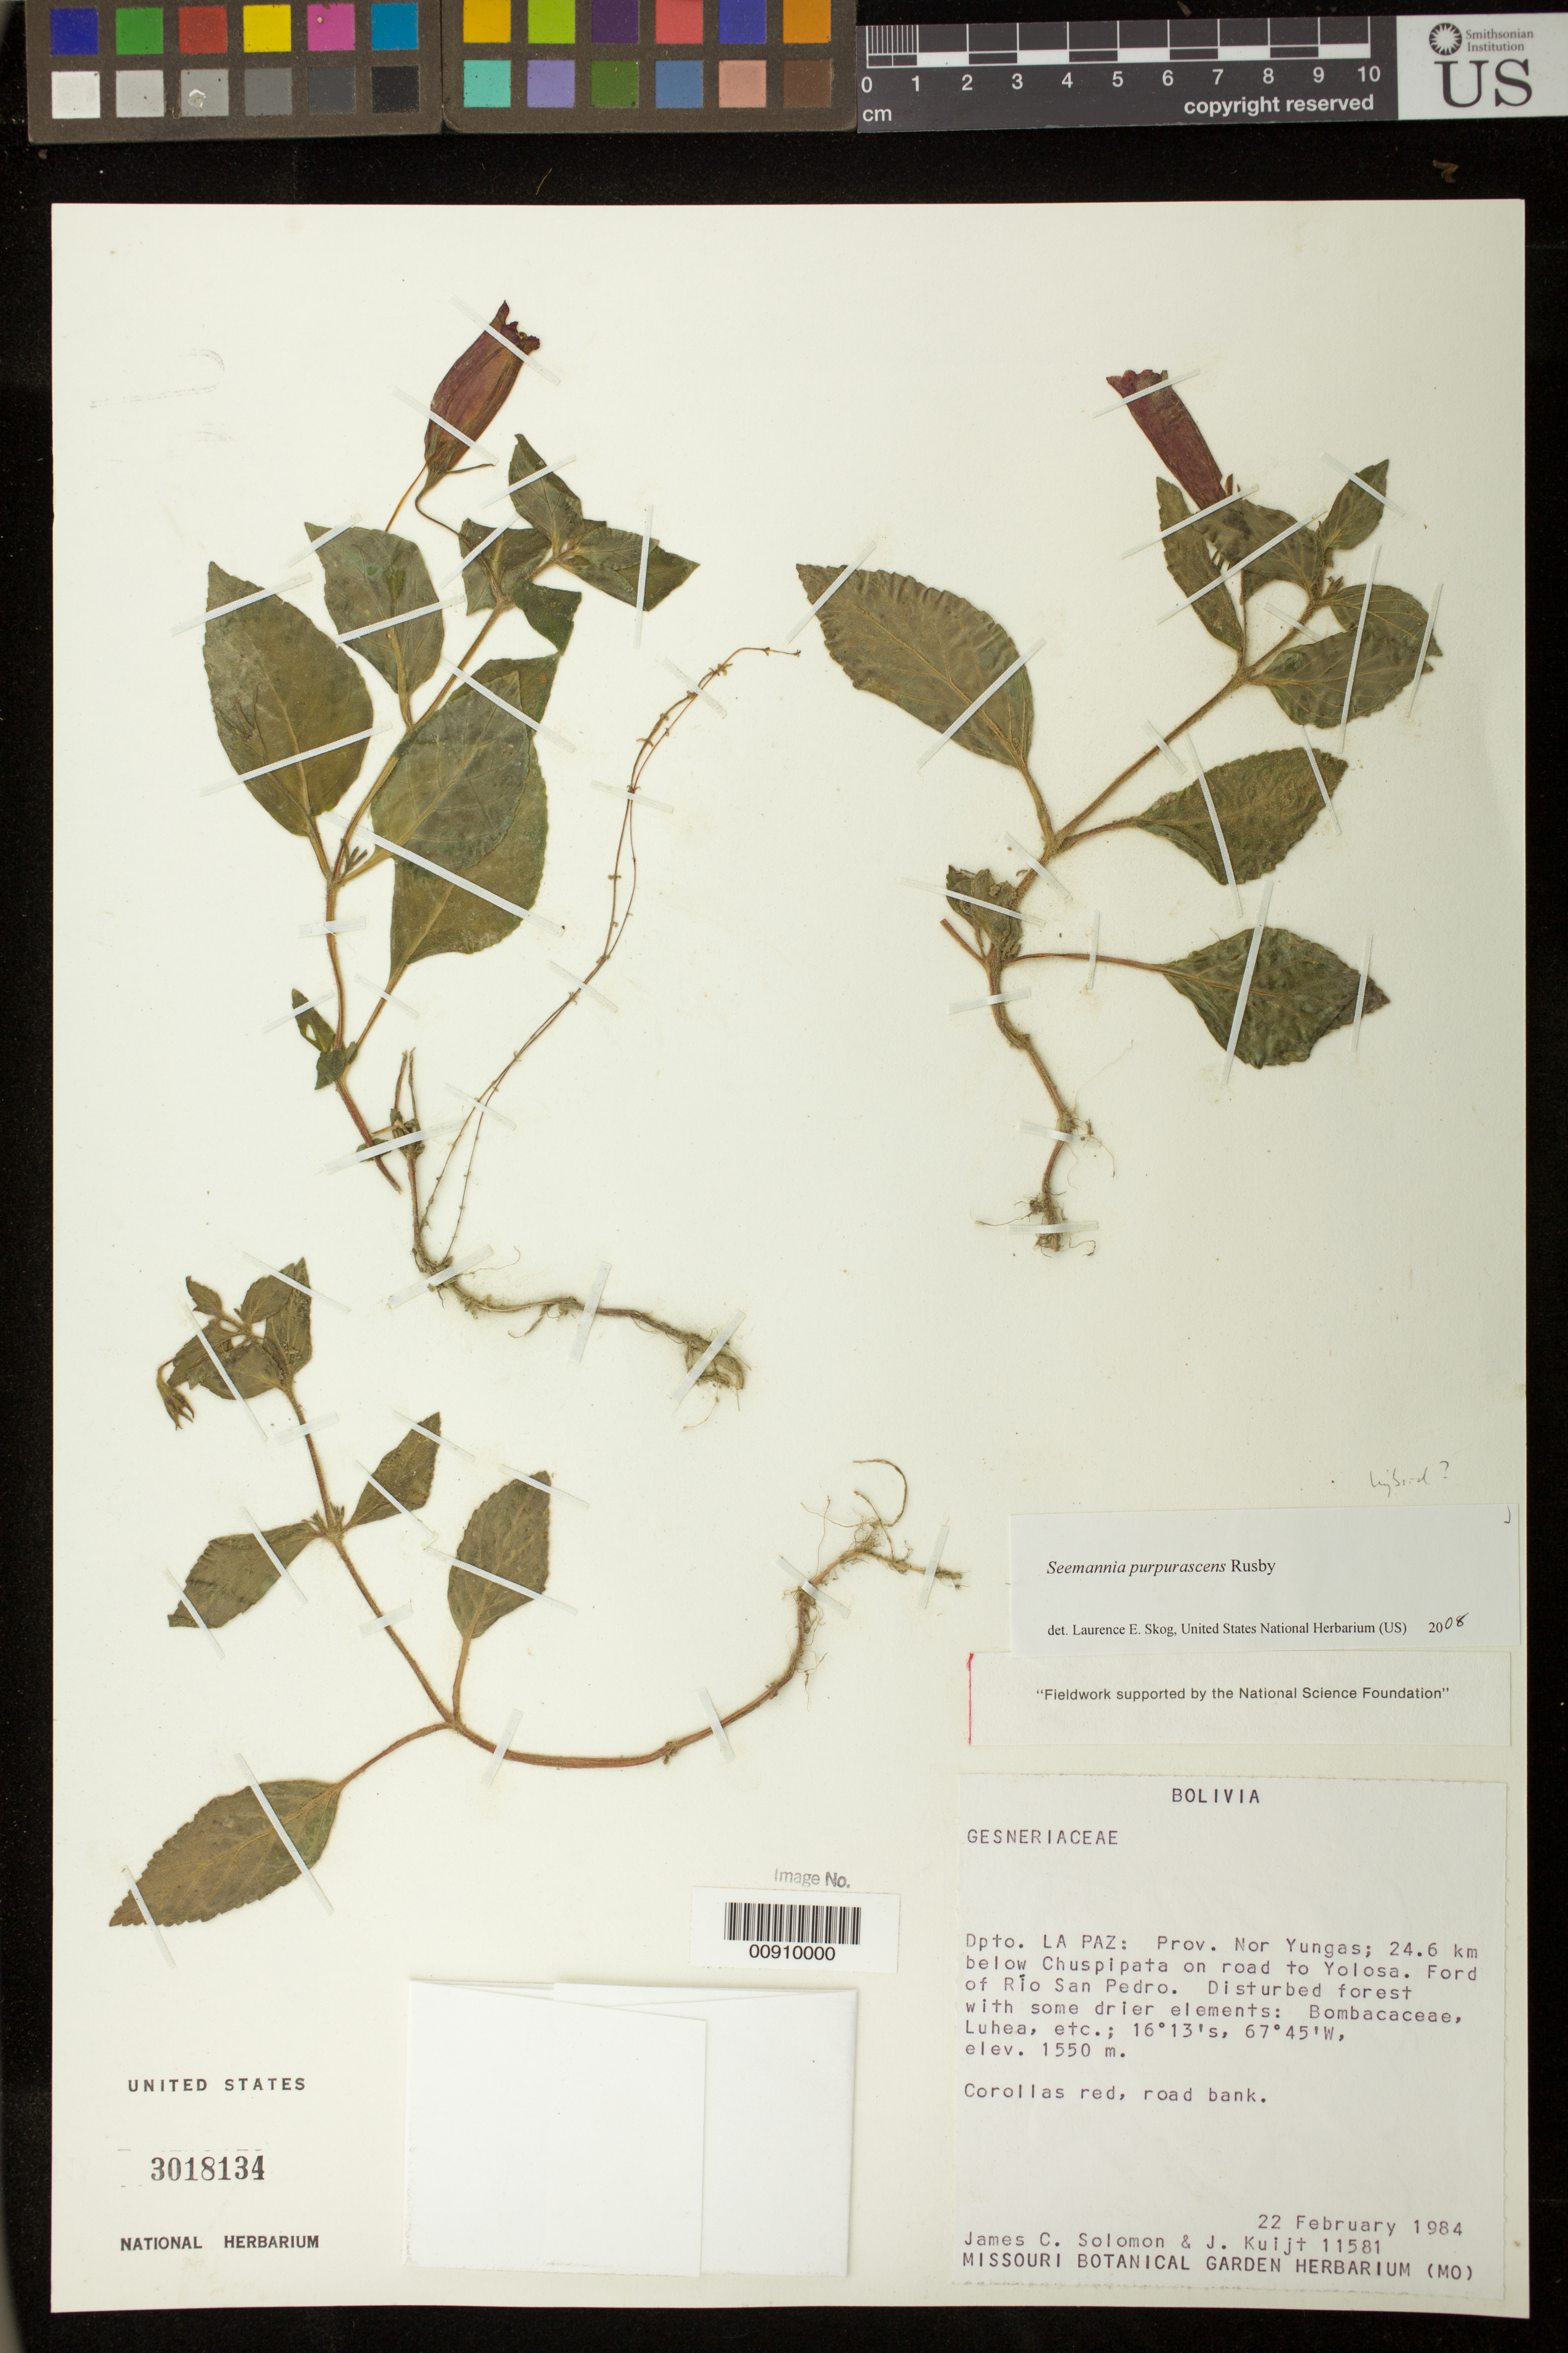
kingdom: Plantae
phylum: Tracheophyta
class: Magnoliopsida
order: Lamiales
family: Gesneriaceae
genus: Seemannia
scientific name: Seemannia purpurascens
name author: Rusby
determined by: Skog, Laurence E.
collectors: J. C. Solomon & J. Kuijt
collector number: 11581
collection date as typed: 22 Feb 1984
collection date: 1984-02-22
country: Bolivia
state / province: La Paz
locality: Dpto. La Paz: Prov. Nor Yungas; 24.6 km below chuspipata on road to Yolosa, ford of Río San Pedro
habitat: Disturbed forest with some drier elements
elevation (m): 1550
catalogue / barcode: US 3018134